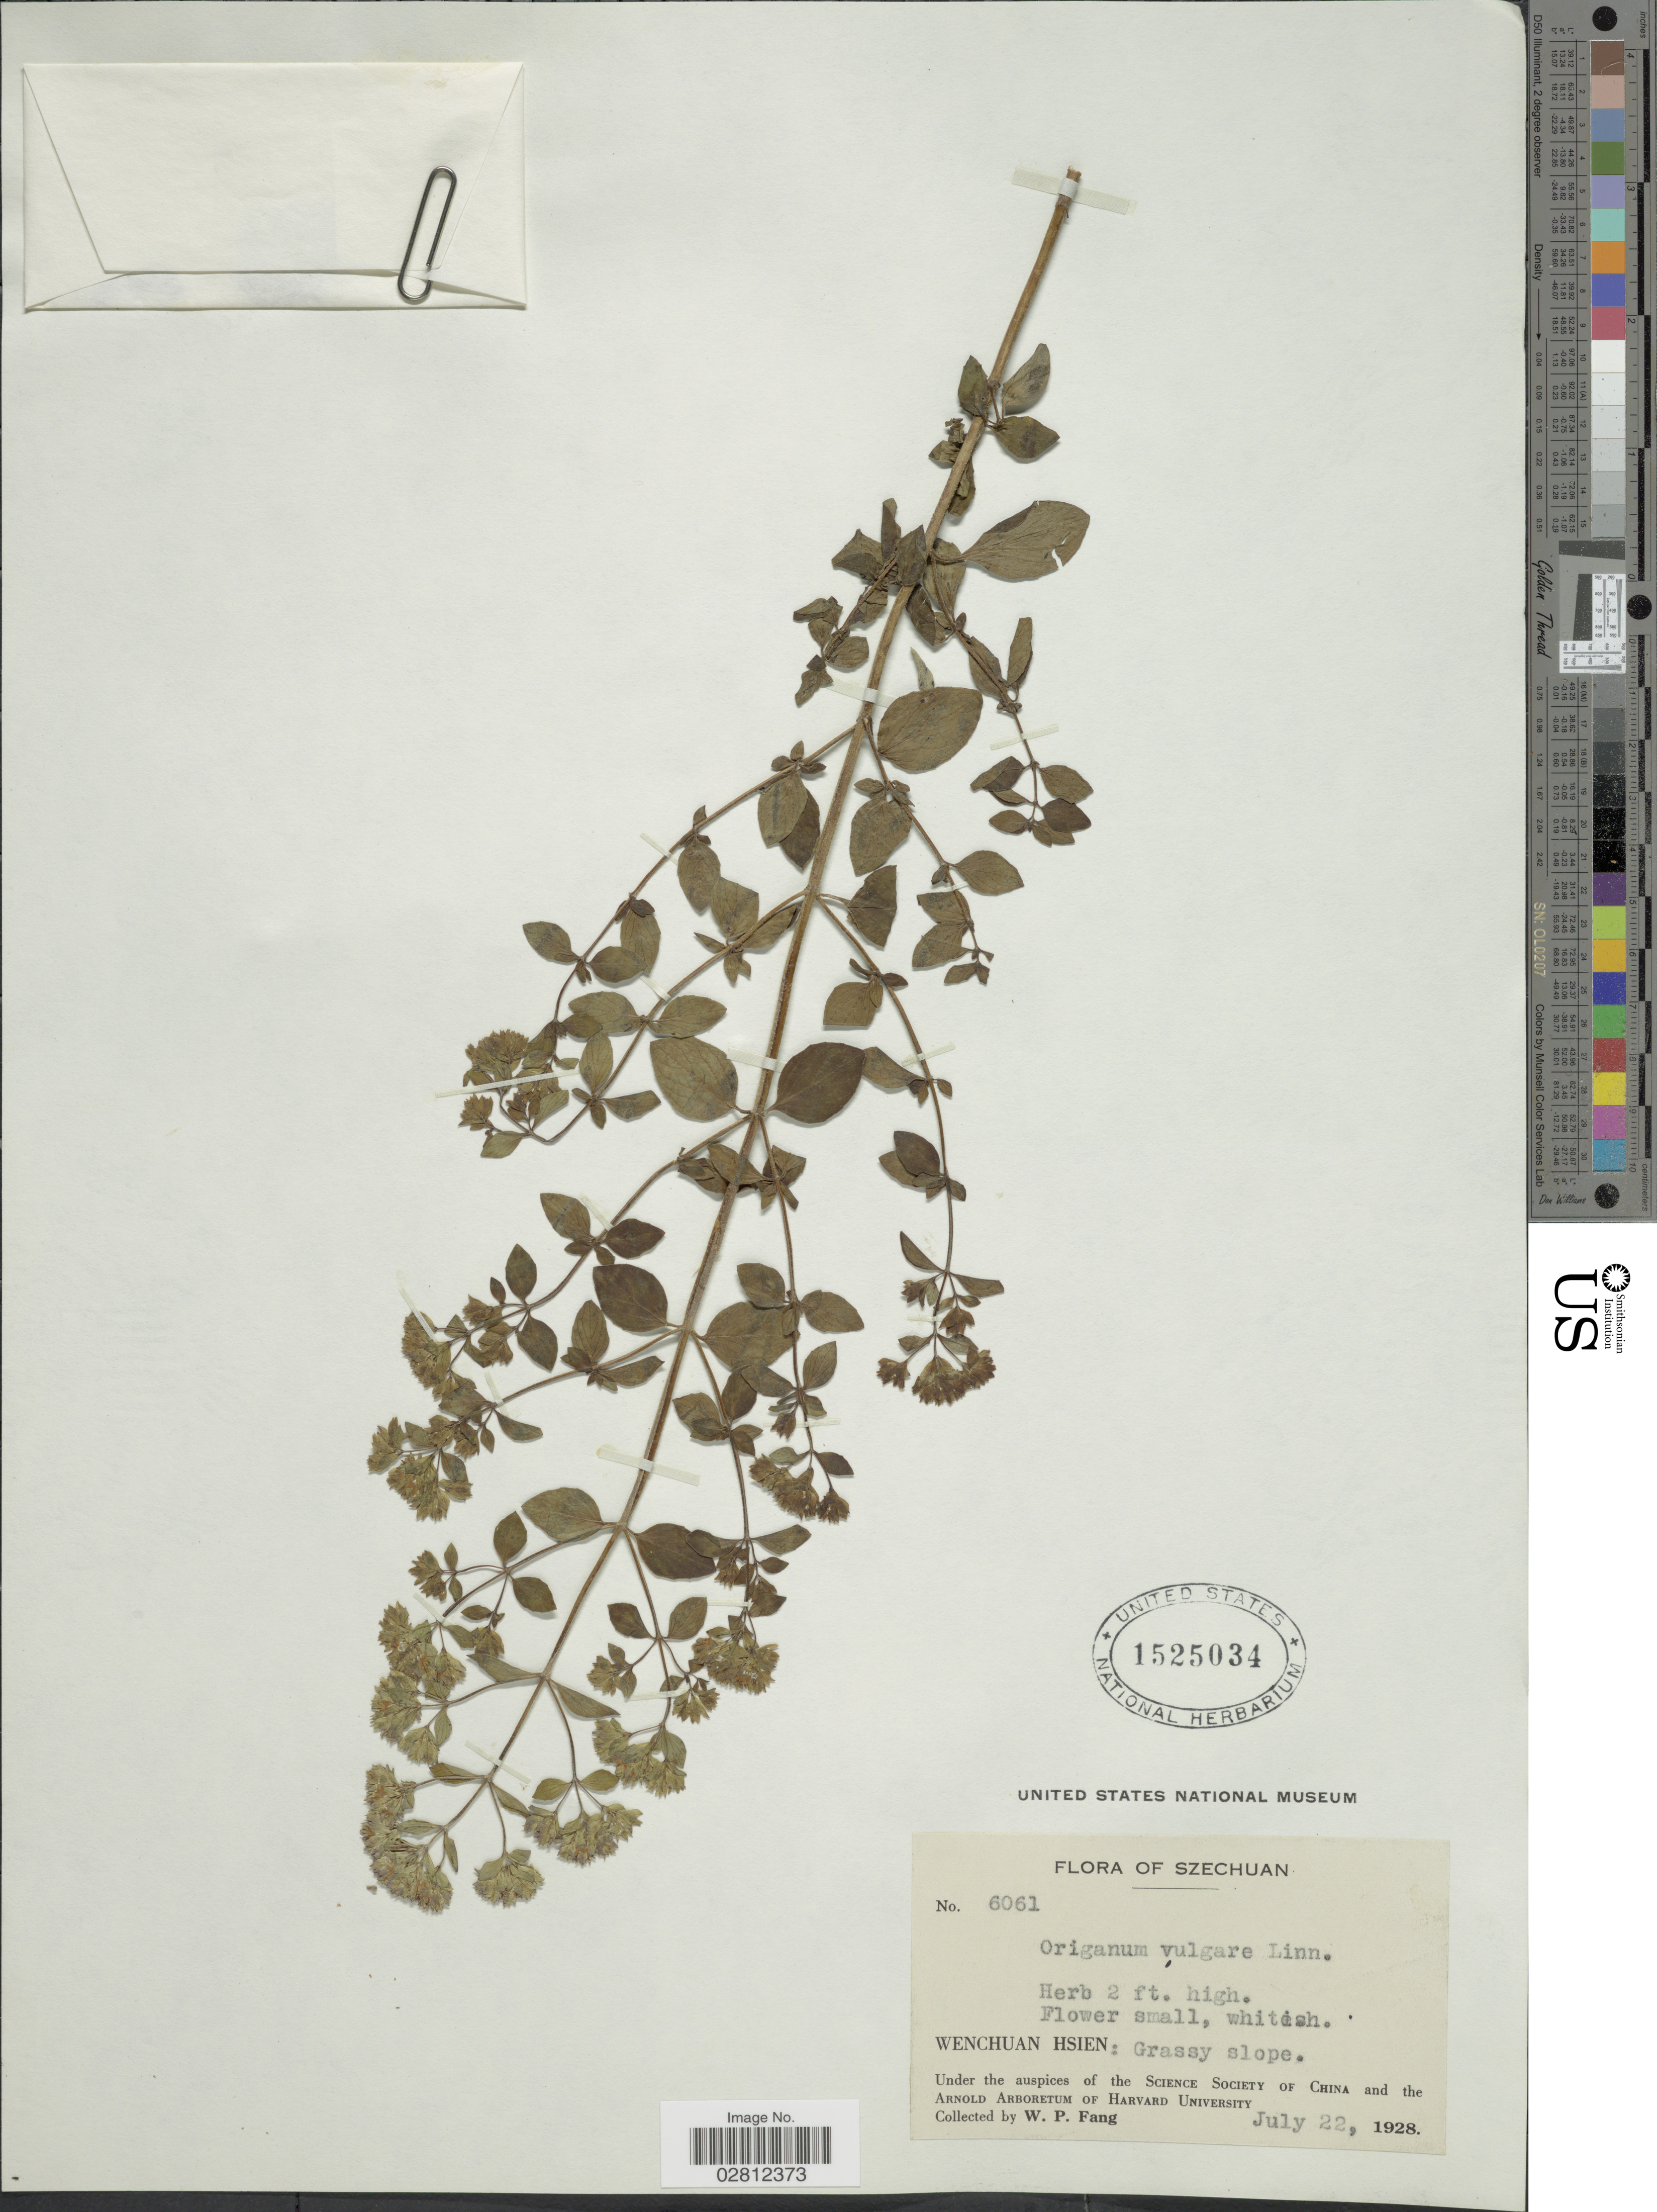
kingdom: Plantae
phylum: Tracheophyta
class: Magnoliopsida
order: Lamiales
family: Lamiaceae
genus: Origanum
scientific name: Origanum vulgare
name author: L.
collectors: W. P. Fang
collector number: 6061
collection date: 1928-07-22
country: China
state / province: Sichuan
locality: Szechuan, Wenchuan Hsien.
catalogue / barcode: US 1525034